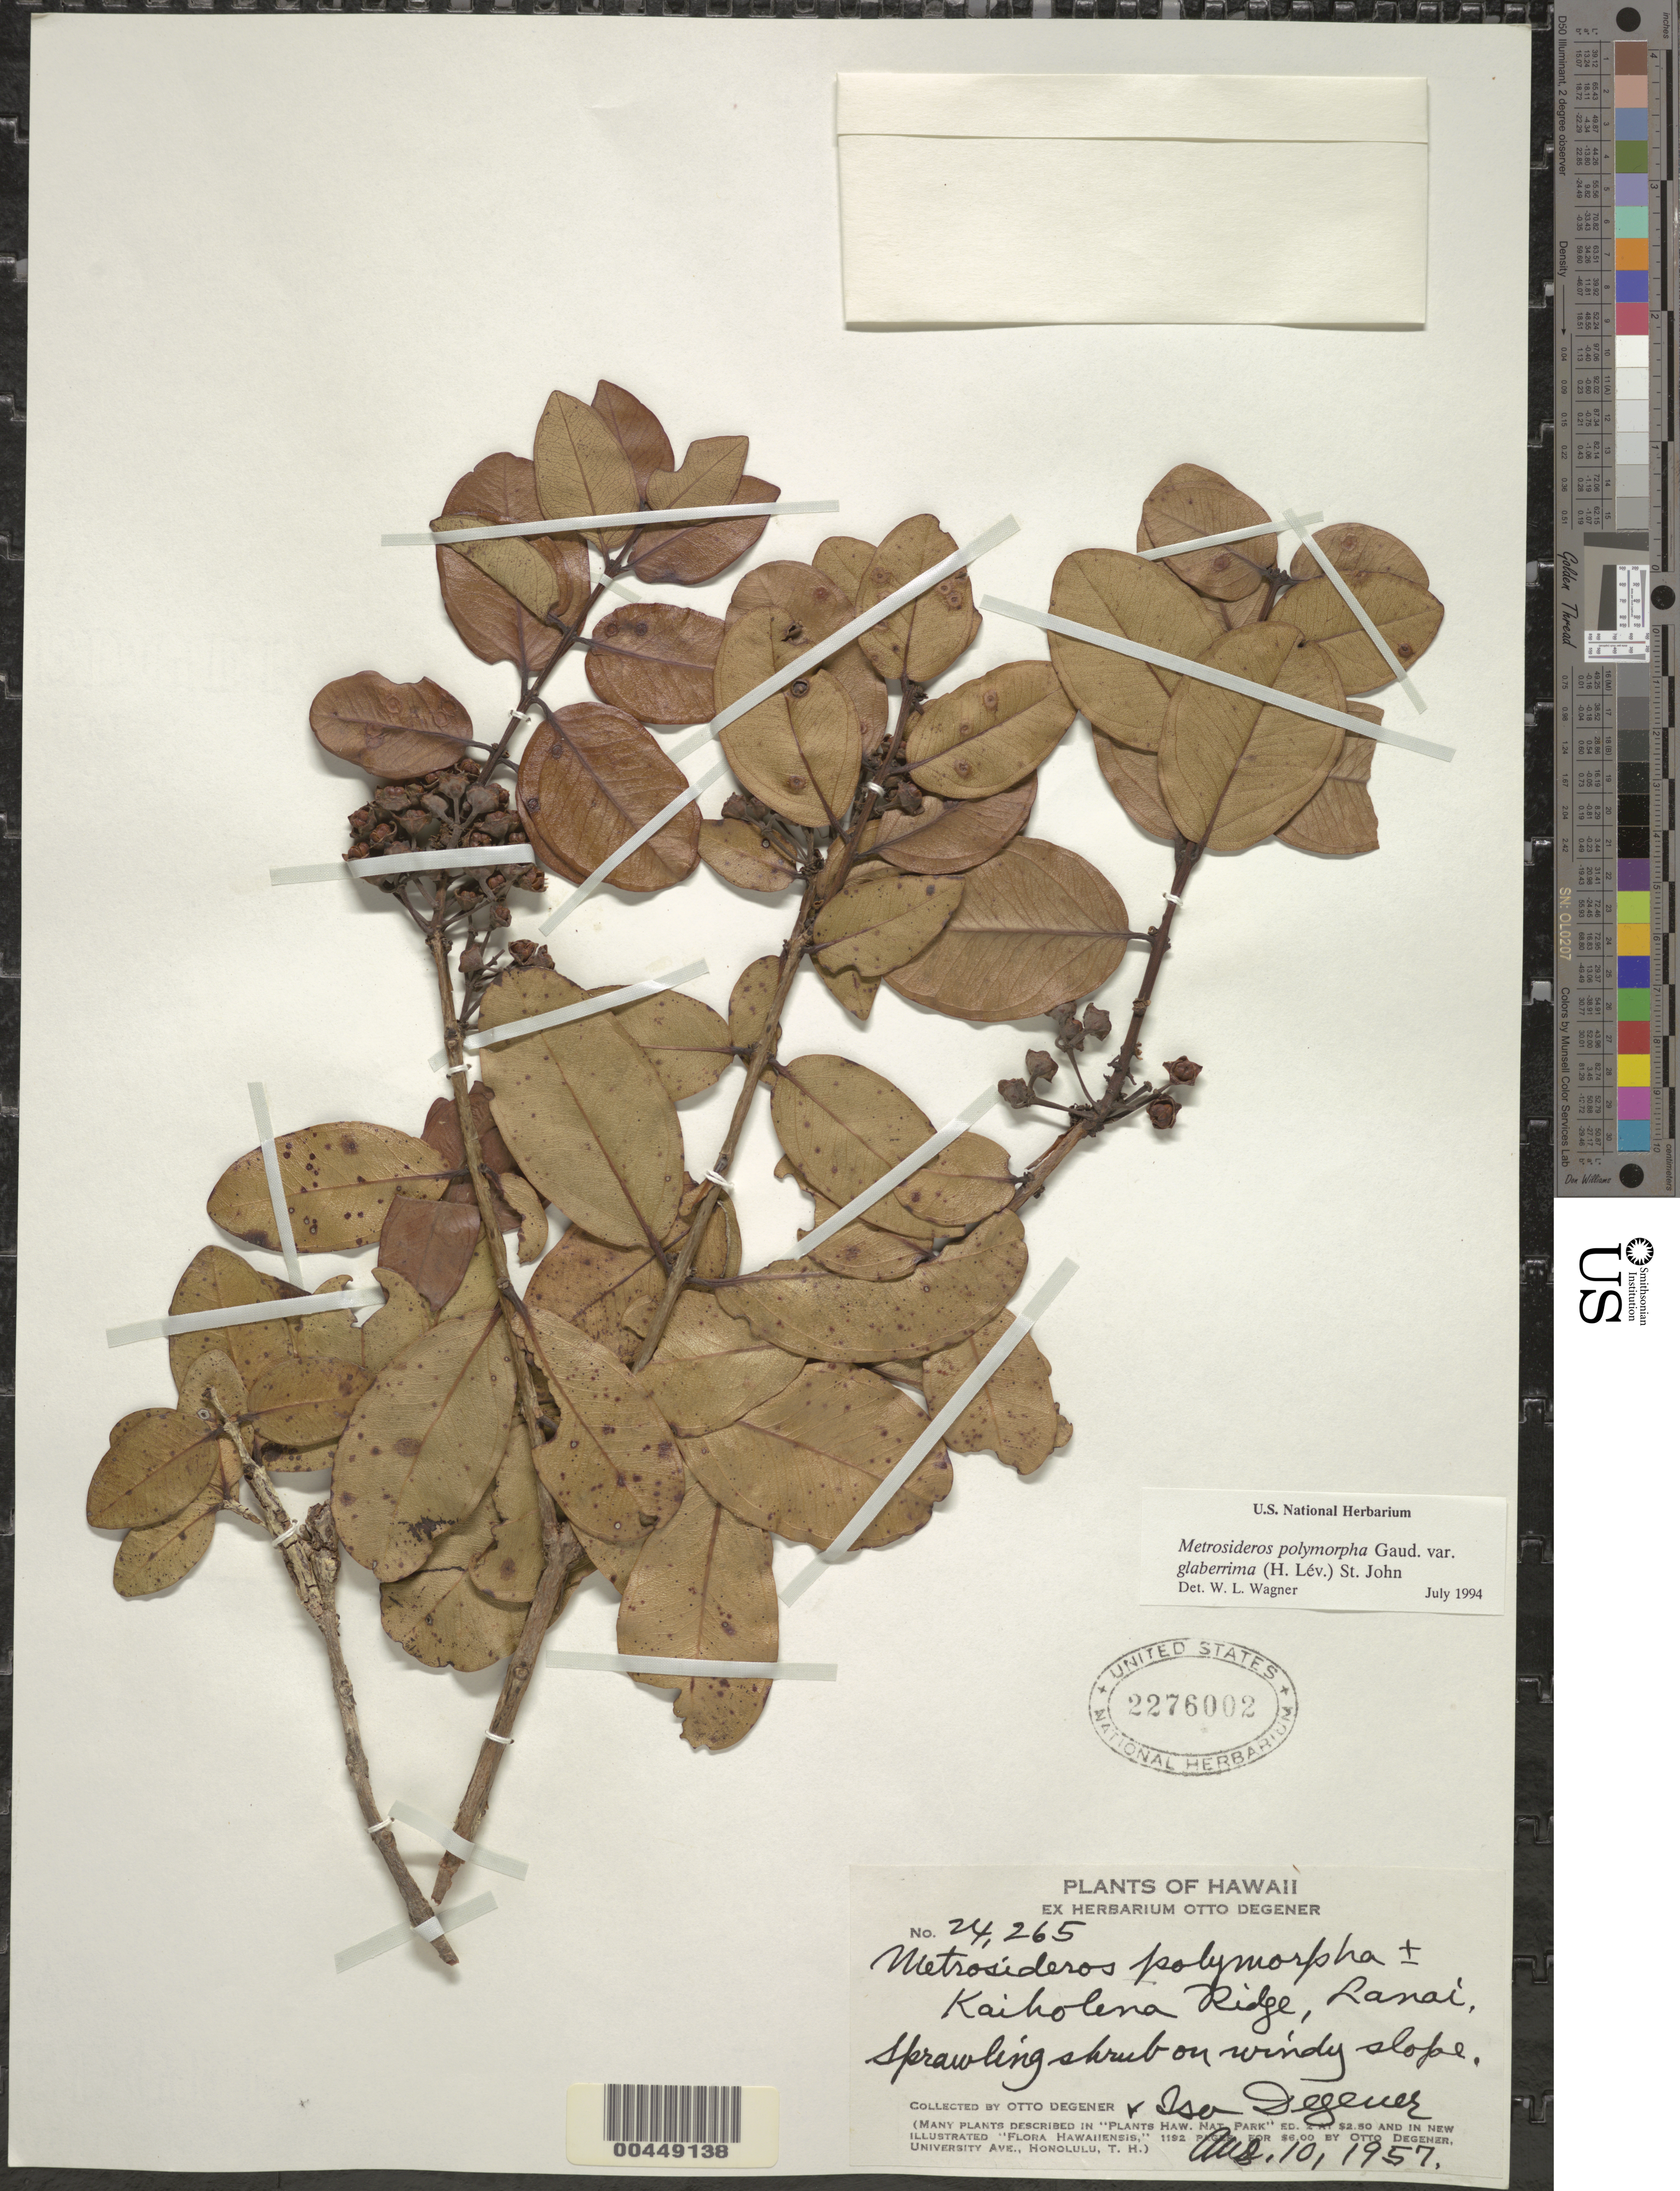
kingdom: Plantae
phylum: Tracheophyta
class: Magnoliopsida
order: Myrtales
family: Myrtaceae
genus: Metrosideros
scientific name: Metrosideros polymorpha var. glaberrima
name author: (H. Lév.) H. St. John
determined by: Wagner, W. L., (BOT), Smithsonian Institution - National Museum of Natural History (UNITED STATES)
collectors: O. Degener & I. Degener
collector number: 24265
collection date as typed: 10 Aug 1957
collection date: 1957-08-10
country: United States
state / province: Hawaii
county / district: Maui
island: Lana'i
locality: Kaiholena Ridge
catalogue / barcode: US 2276002